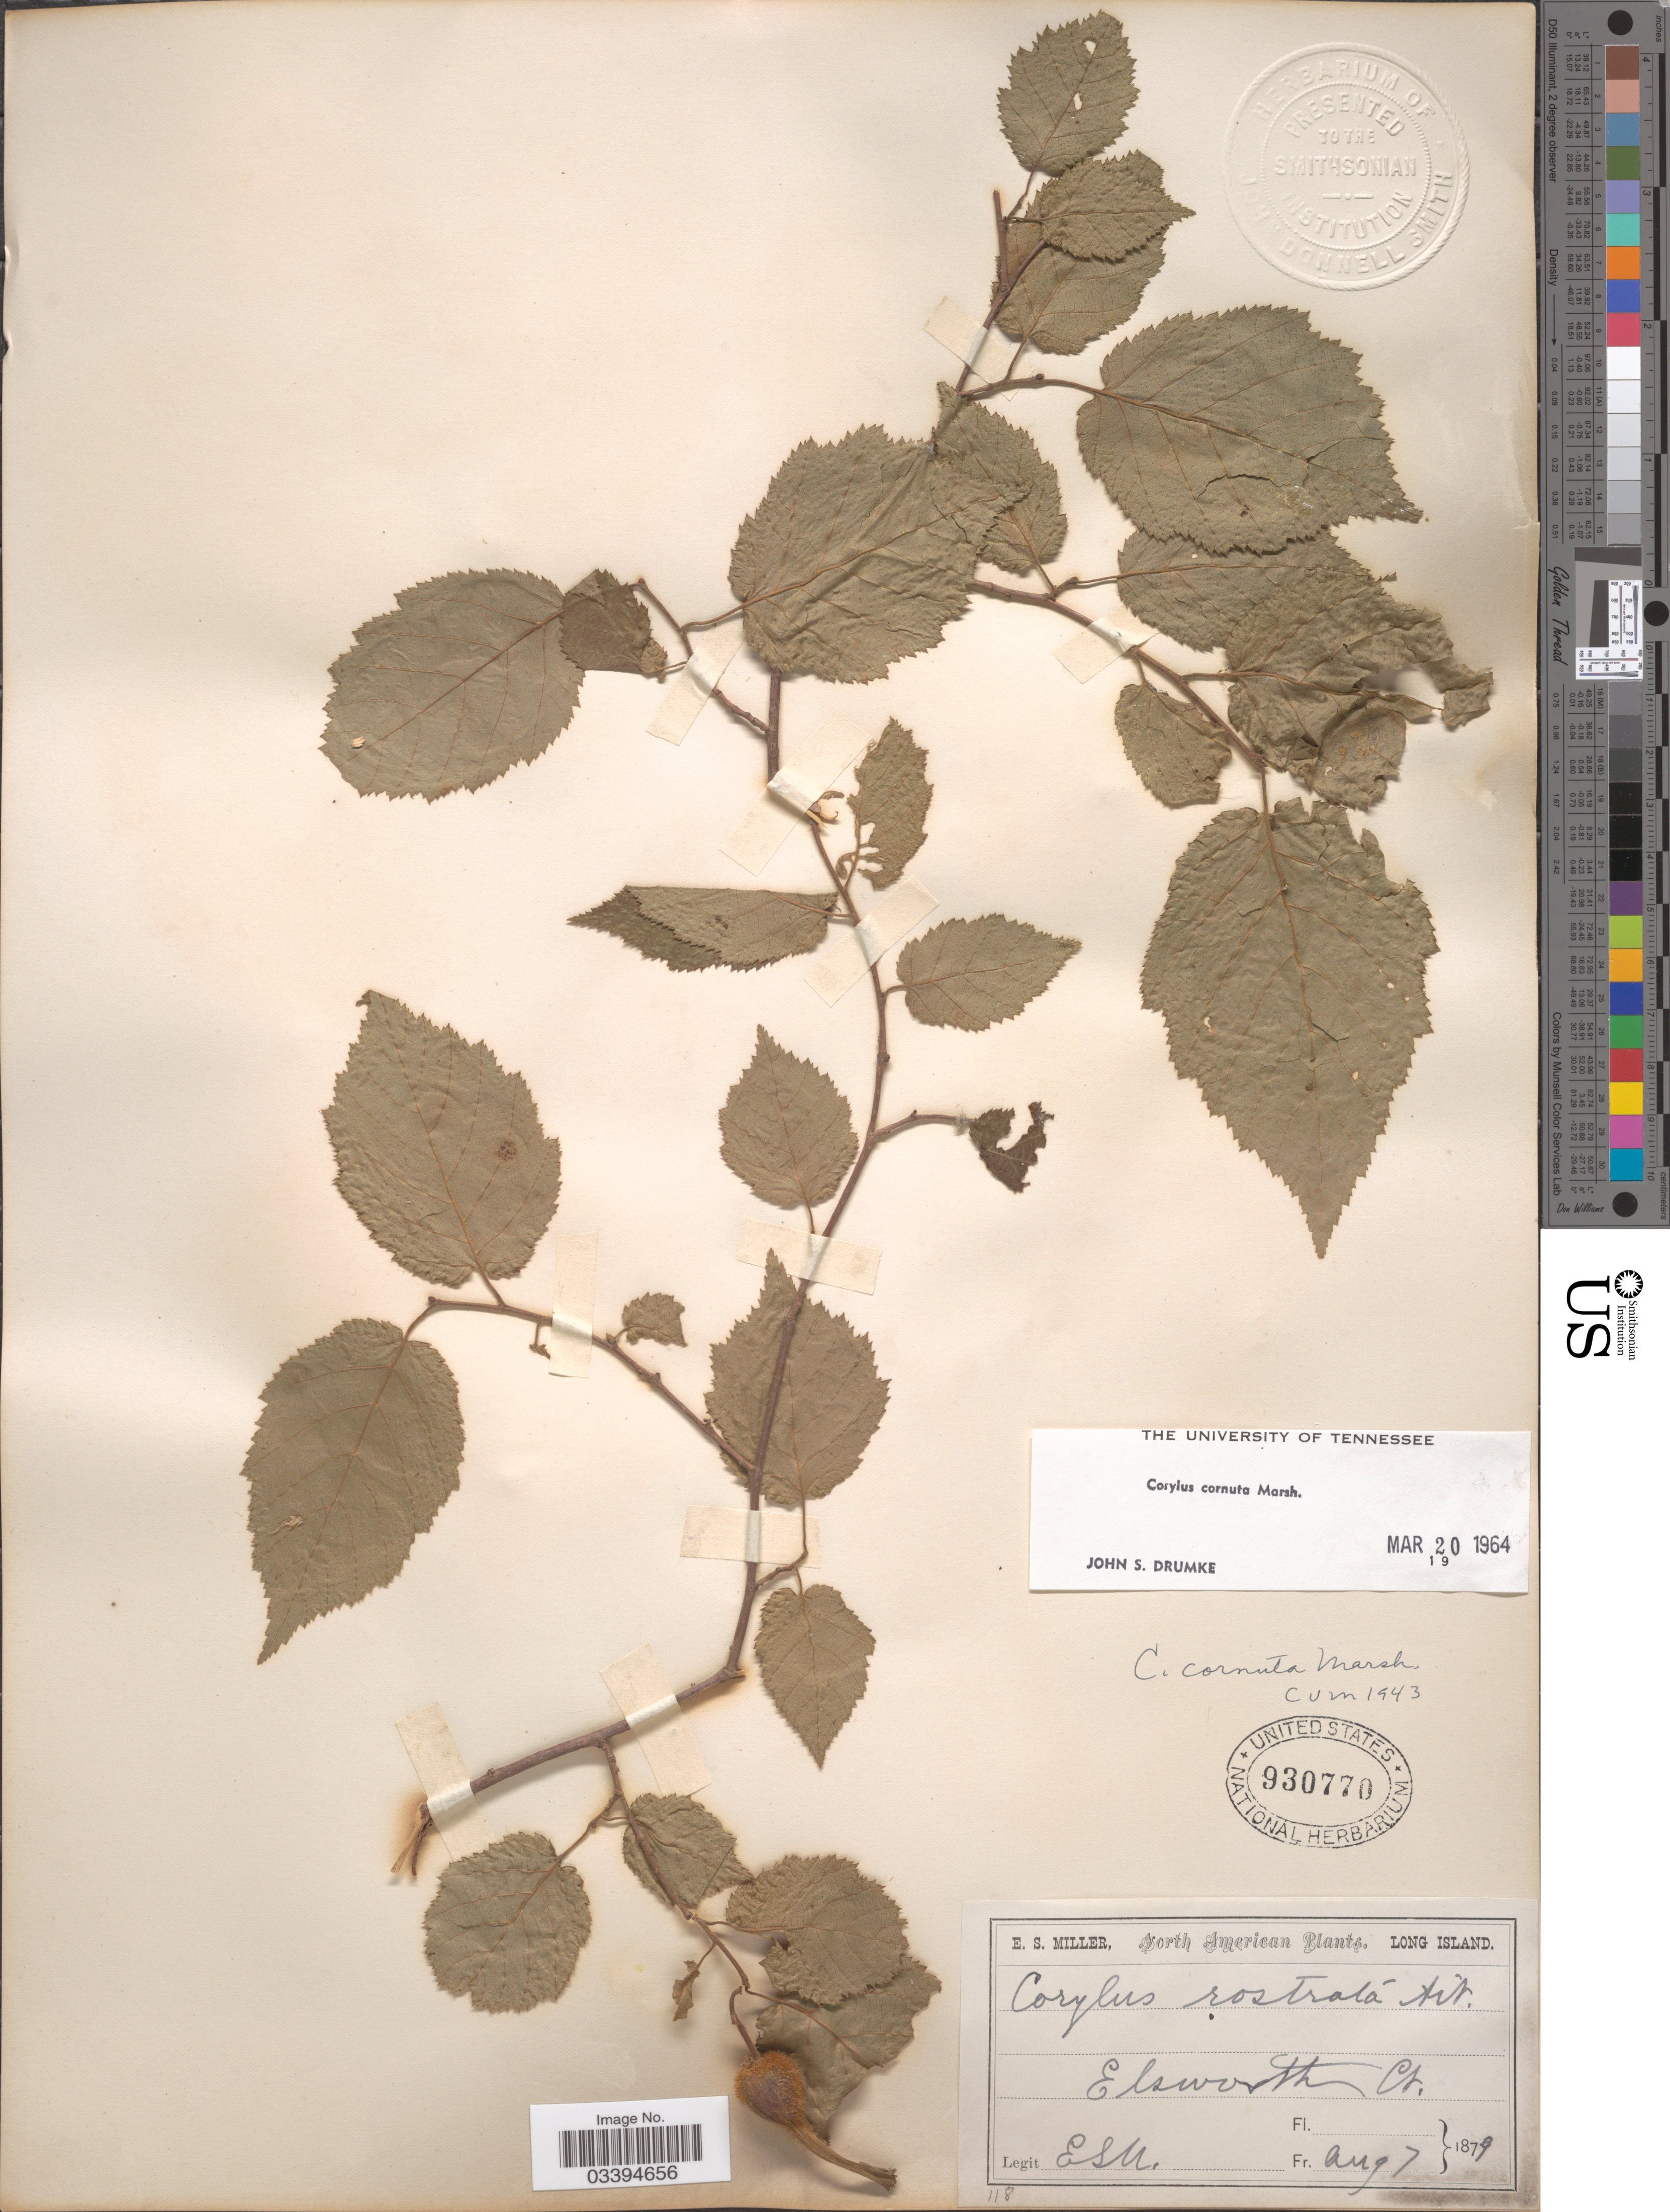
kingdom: Plantae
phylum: Tracheophyta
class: Magnoliopsida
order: Fagales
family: Betulaceae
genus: Corylus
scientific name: Corylus cornuta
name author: Marshall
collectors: E. S. Miller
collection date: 1879-08-07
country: United States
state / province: Vermont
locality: Elsworth.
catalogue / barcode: US 930770